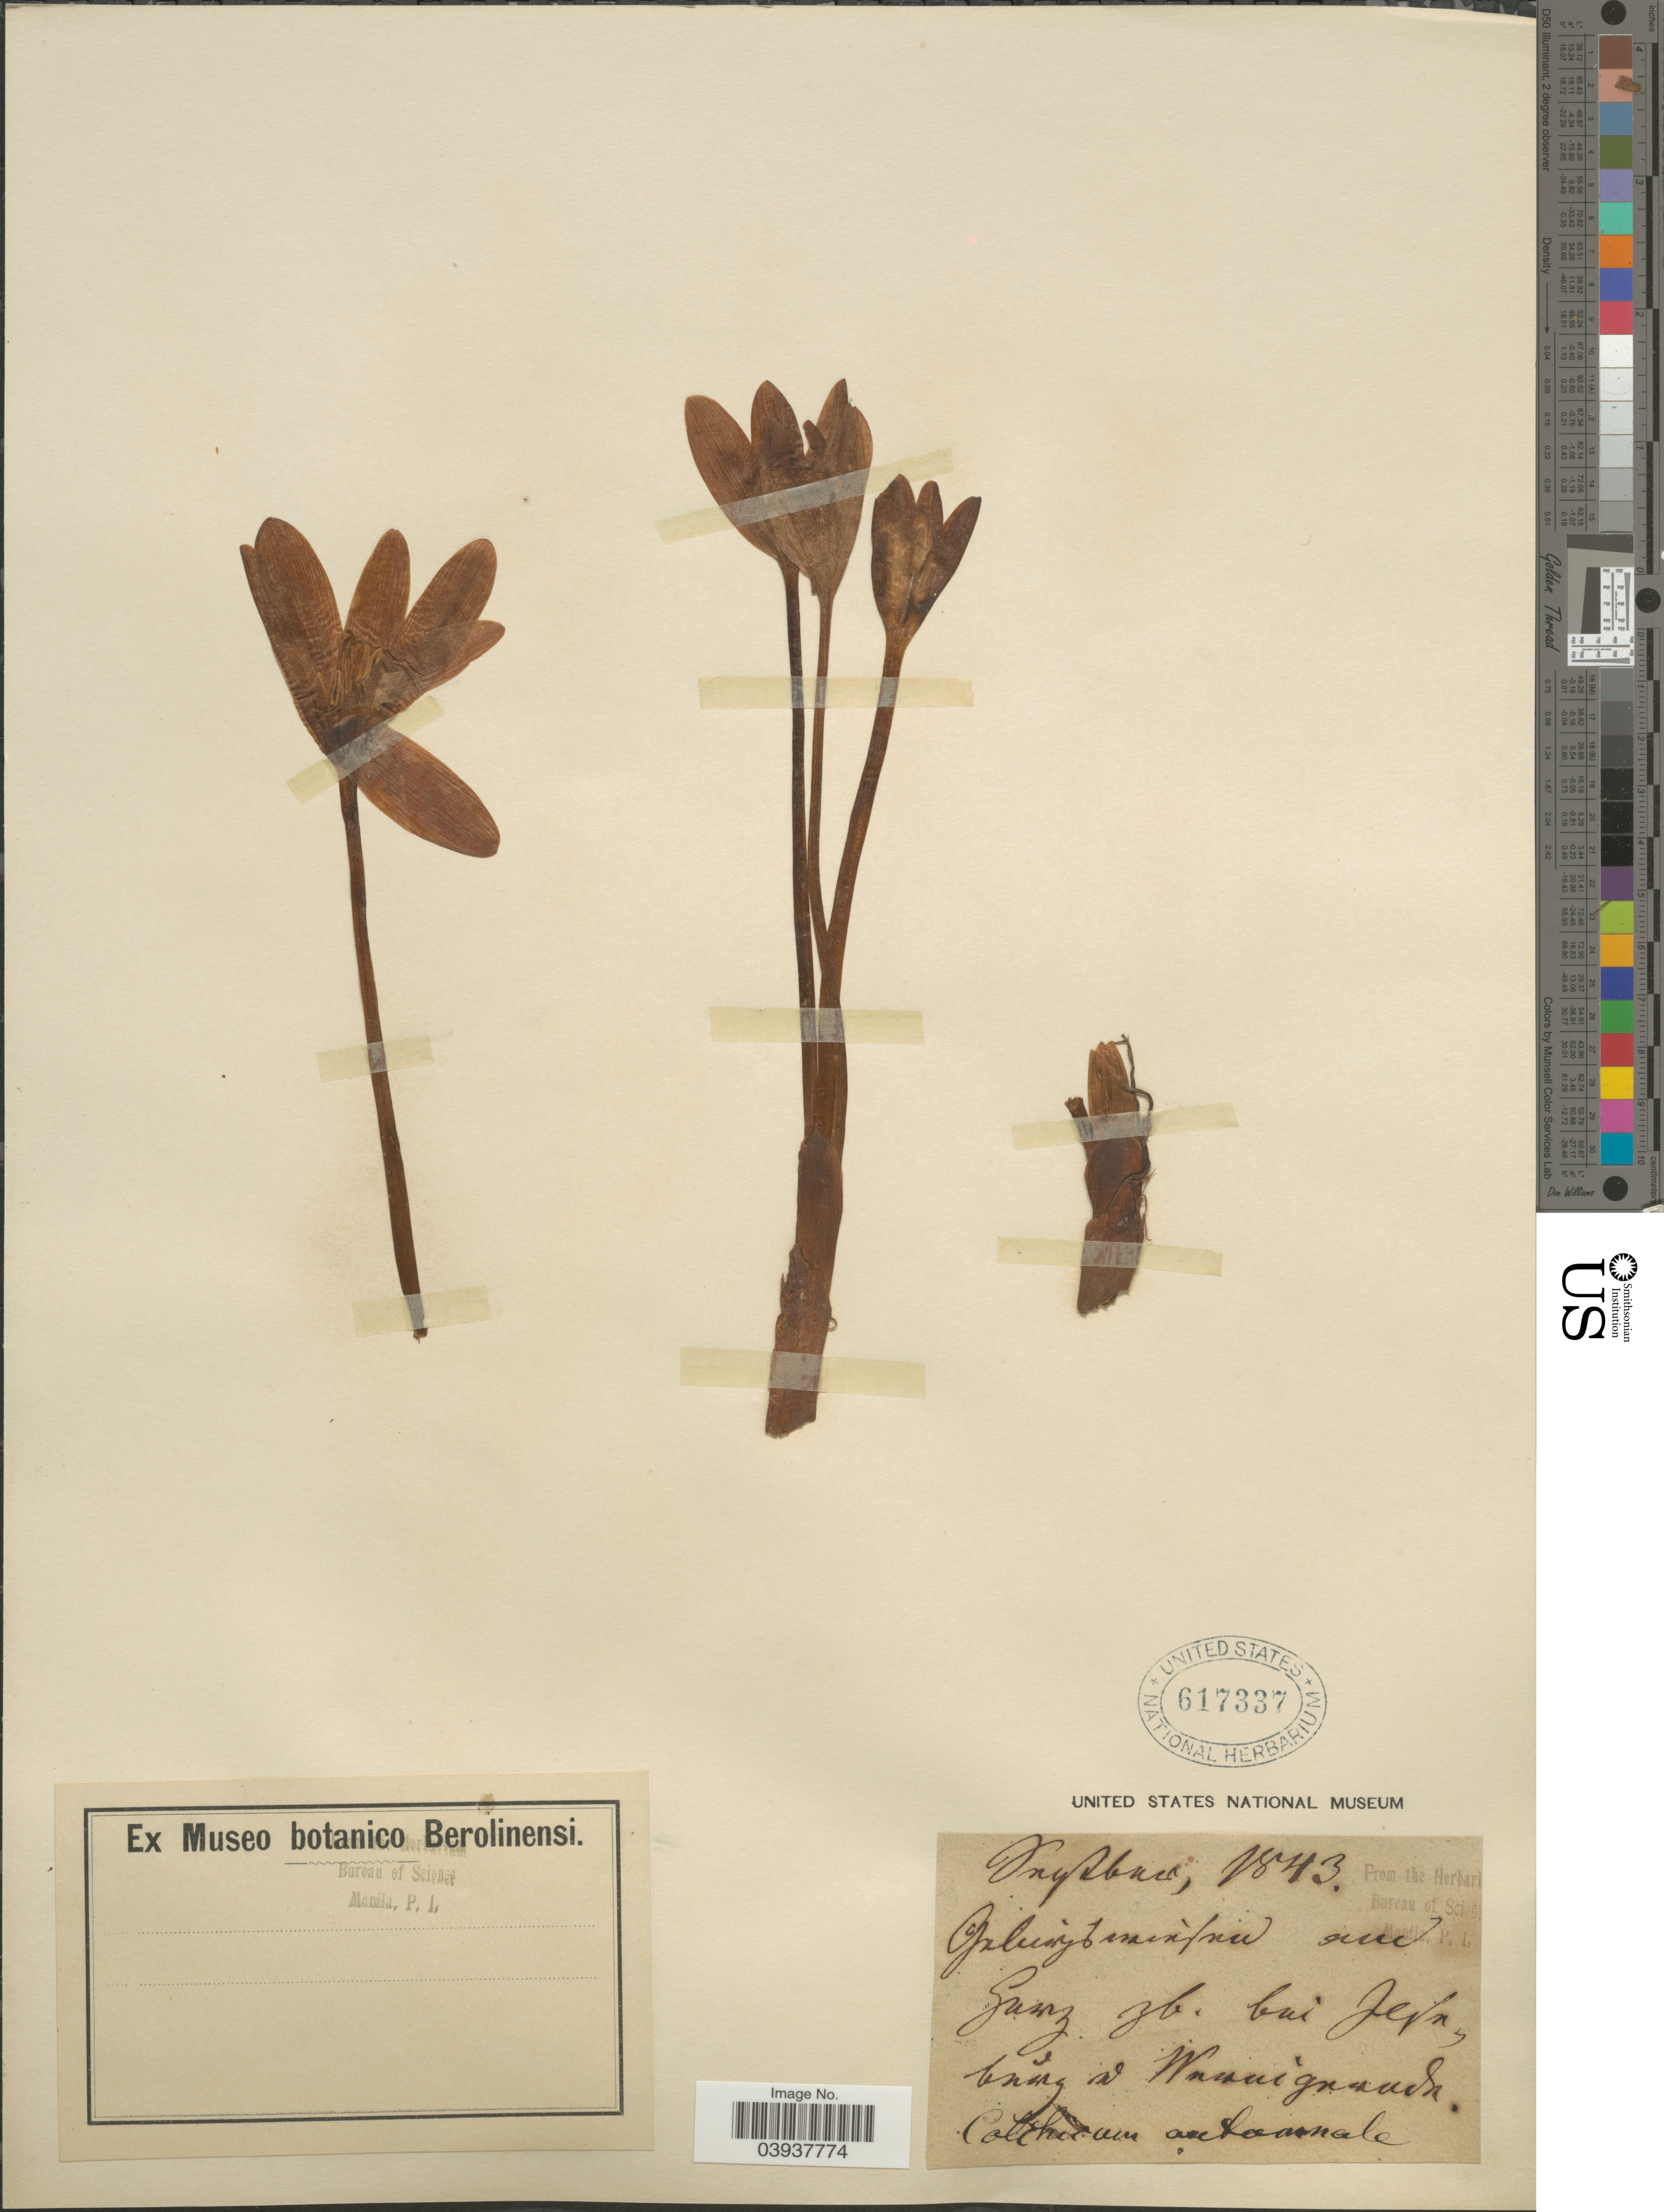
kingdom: Plantae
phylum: Tracheophyta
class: Liliopsida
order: Liliales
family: Colchicaceae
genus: Colchicum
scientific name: Colchicum autumnale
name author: L.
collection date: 1843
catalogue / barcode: US 617337